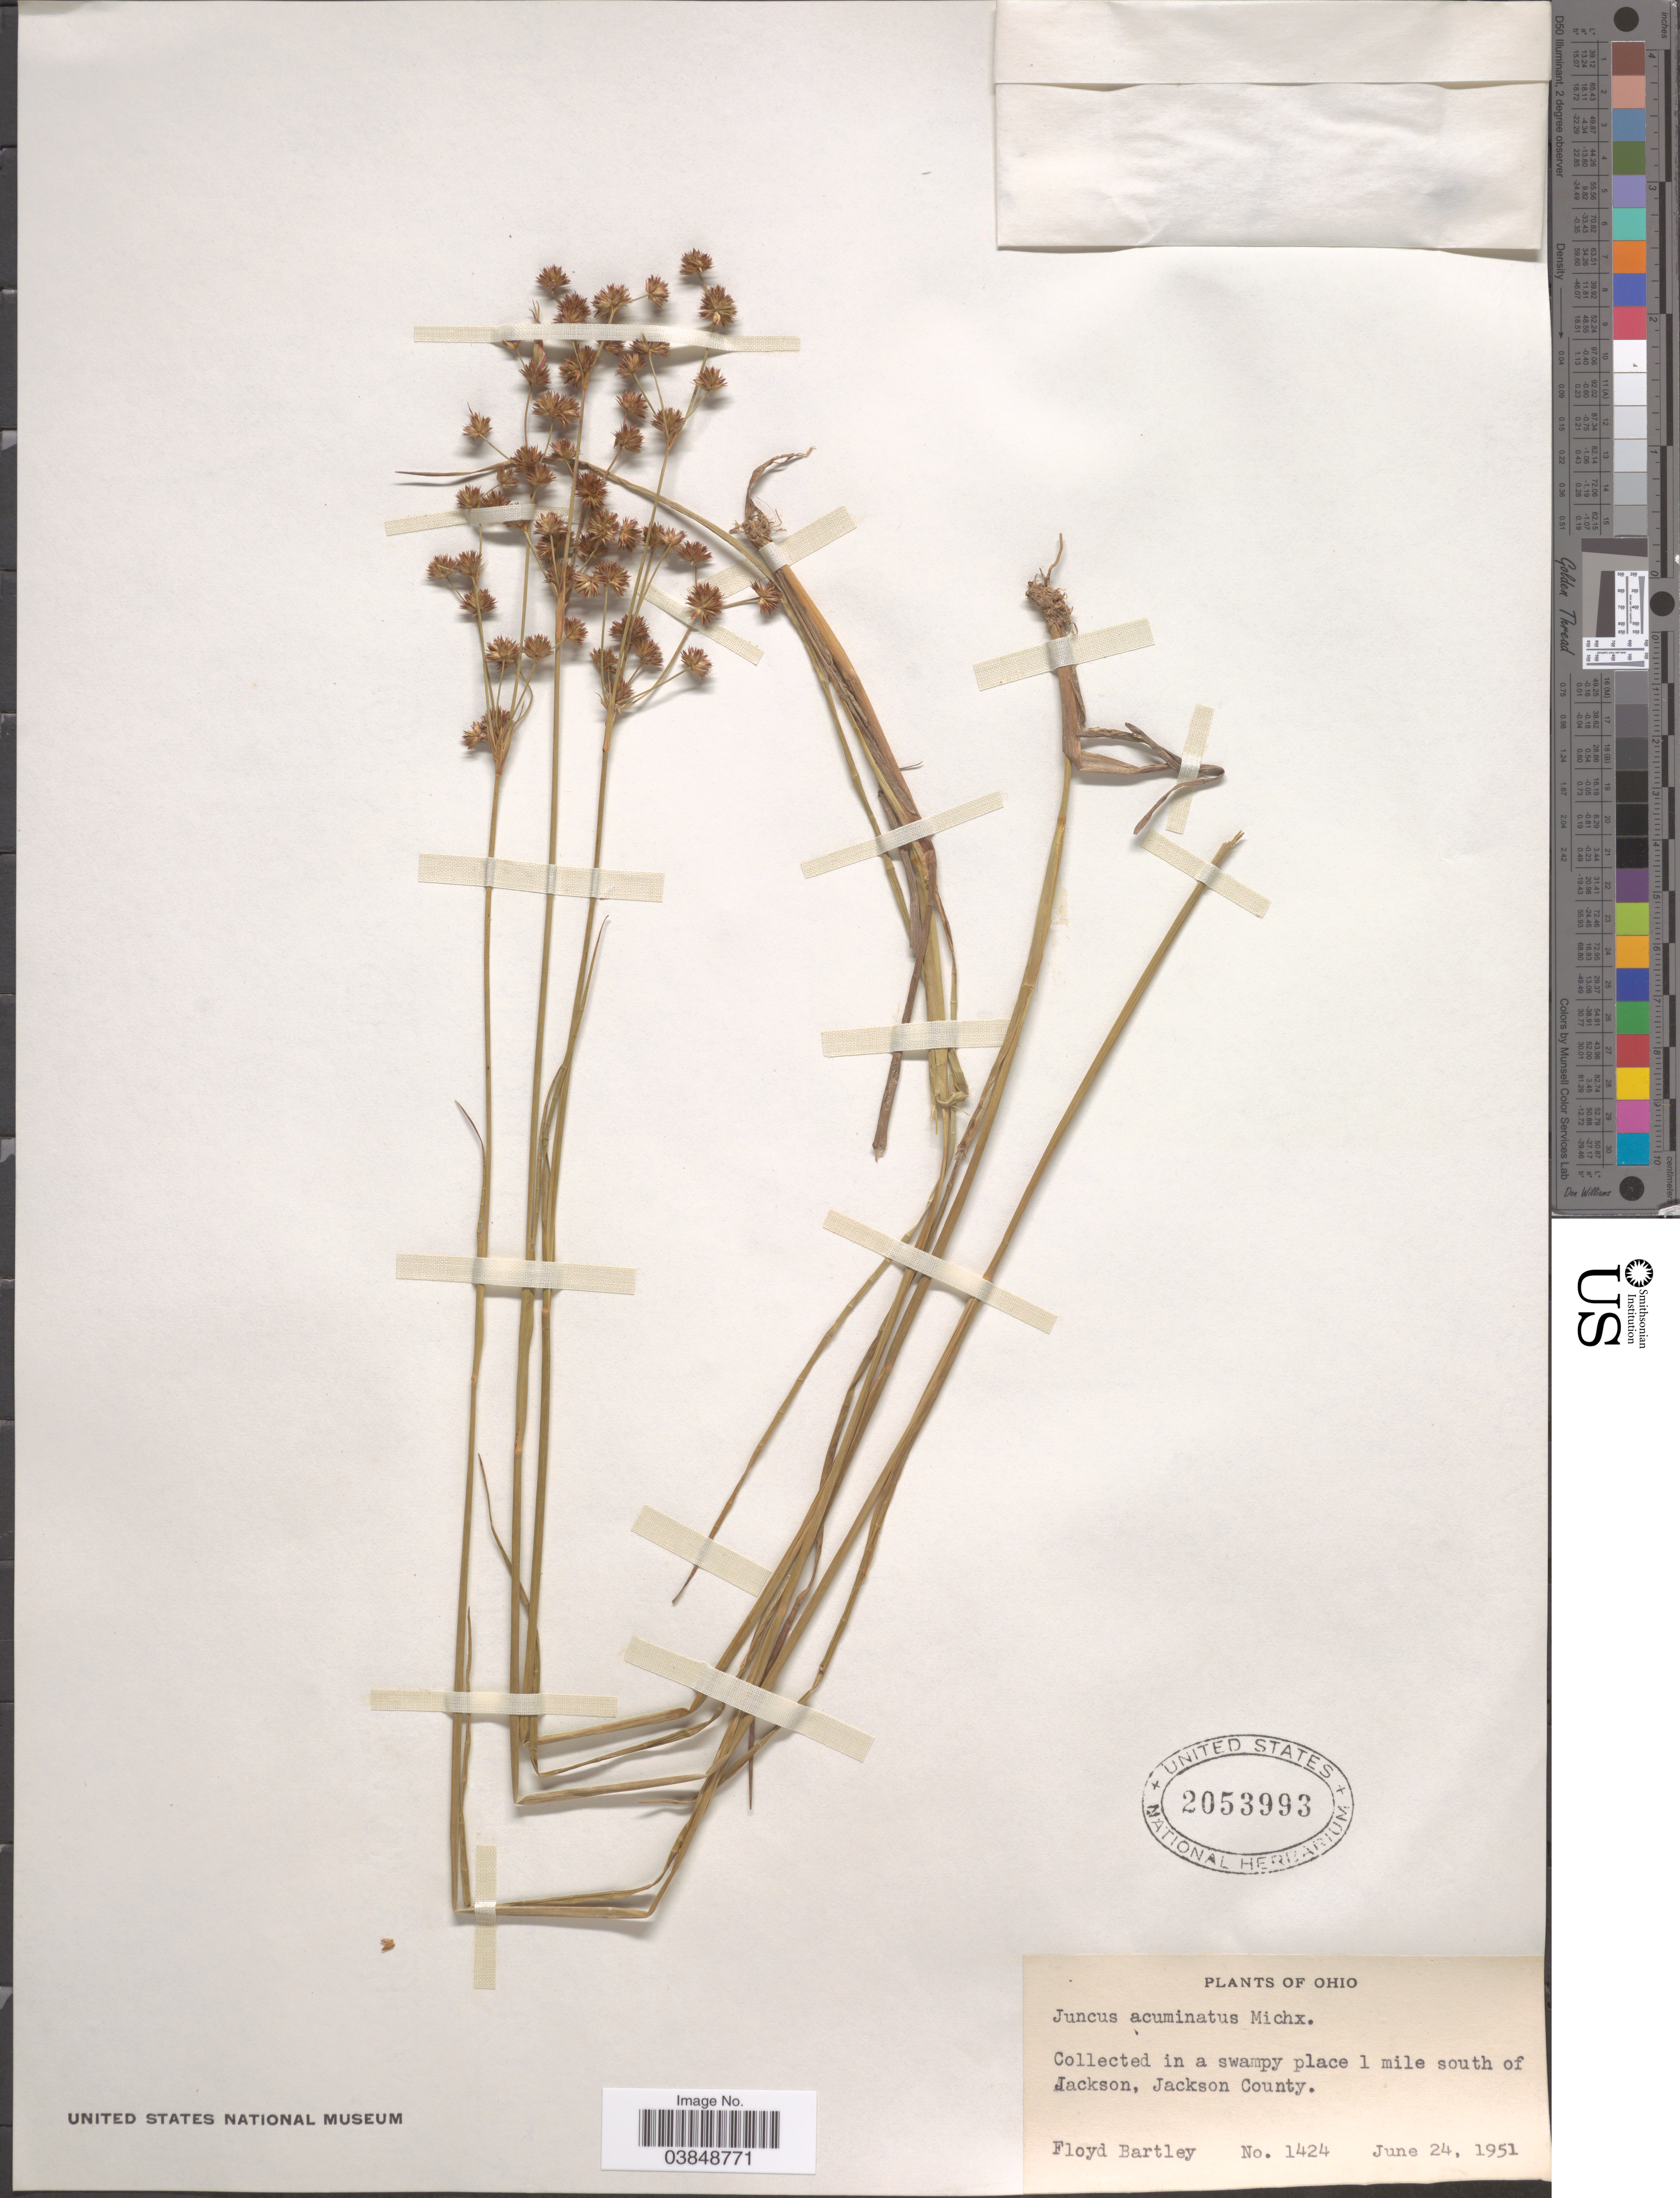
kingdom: Plantae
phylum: Tracheophyta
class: Liliopsida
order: Poales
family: Juncaceae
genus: Juncus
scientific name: Juncus acuminatus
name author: Michx.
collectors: F. Bartley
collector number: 1424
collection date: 1951-06-24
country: United States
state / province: Ohio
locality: In a swampy place 1 mile south of Jackson, Jackson County.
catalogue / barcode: US 2053993